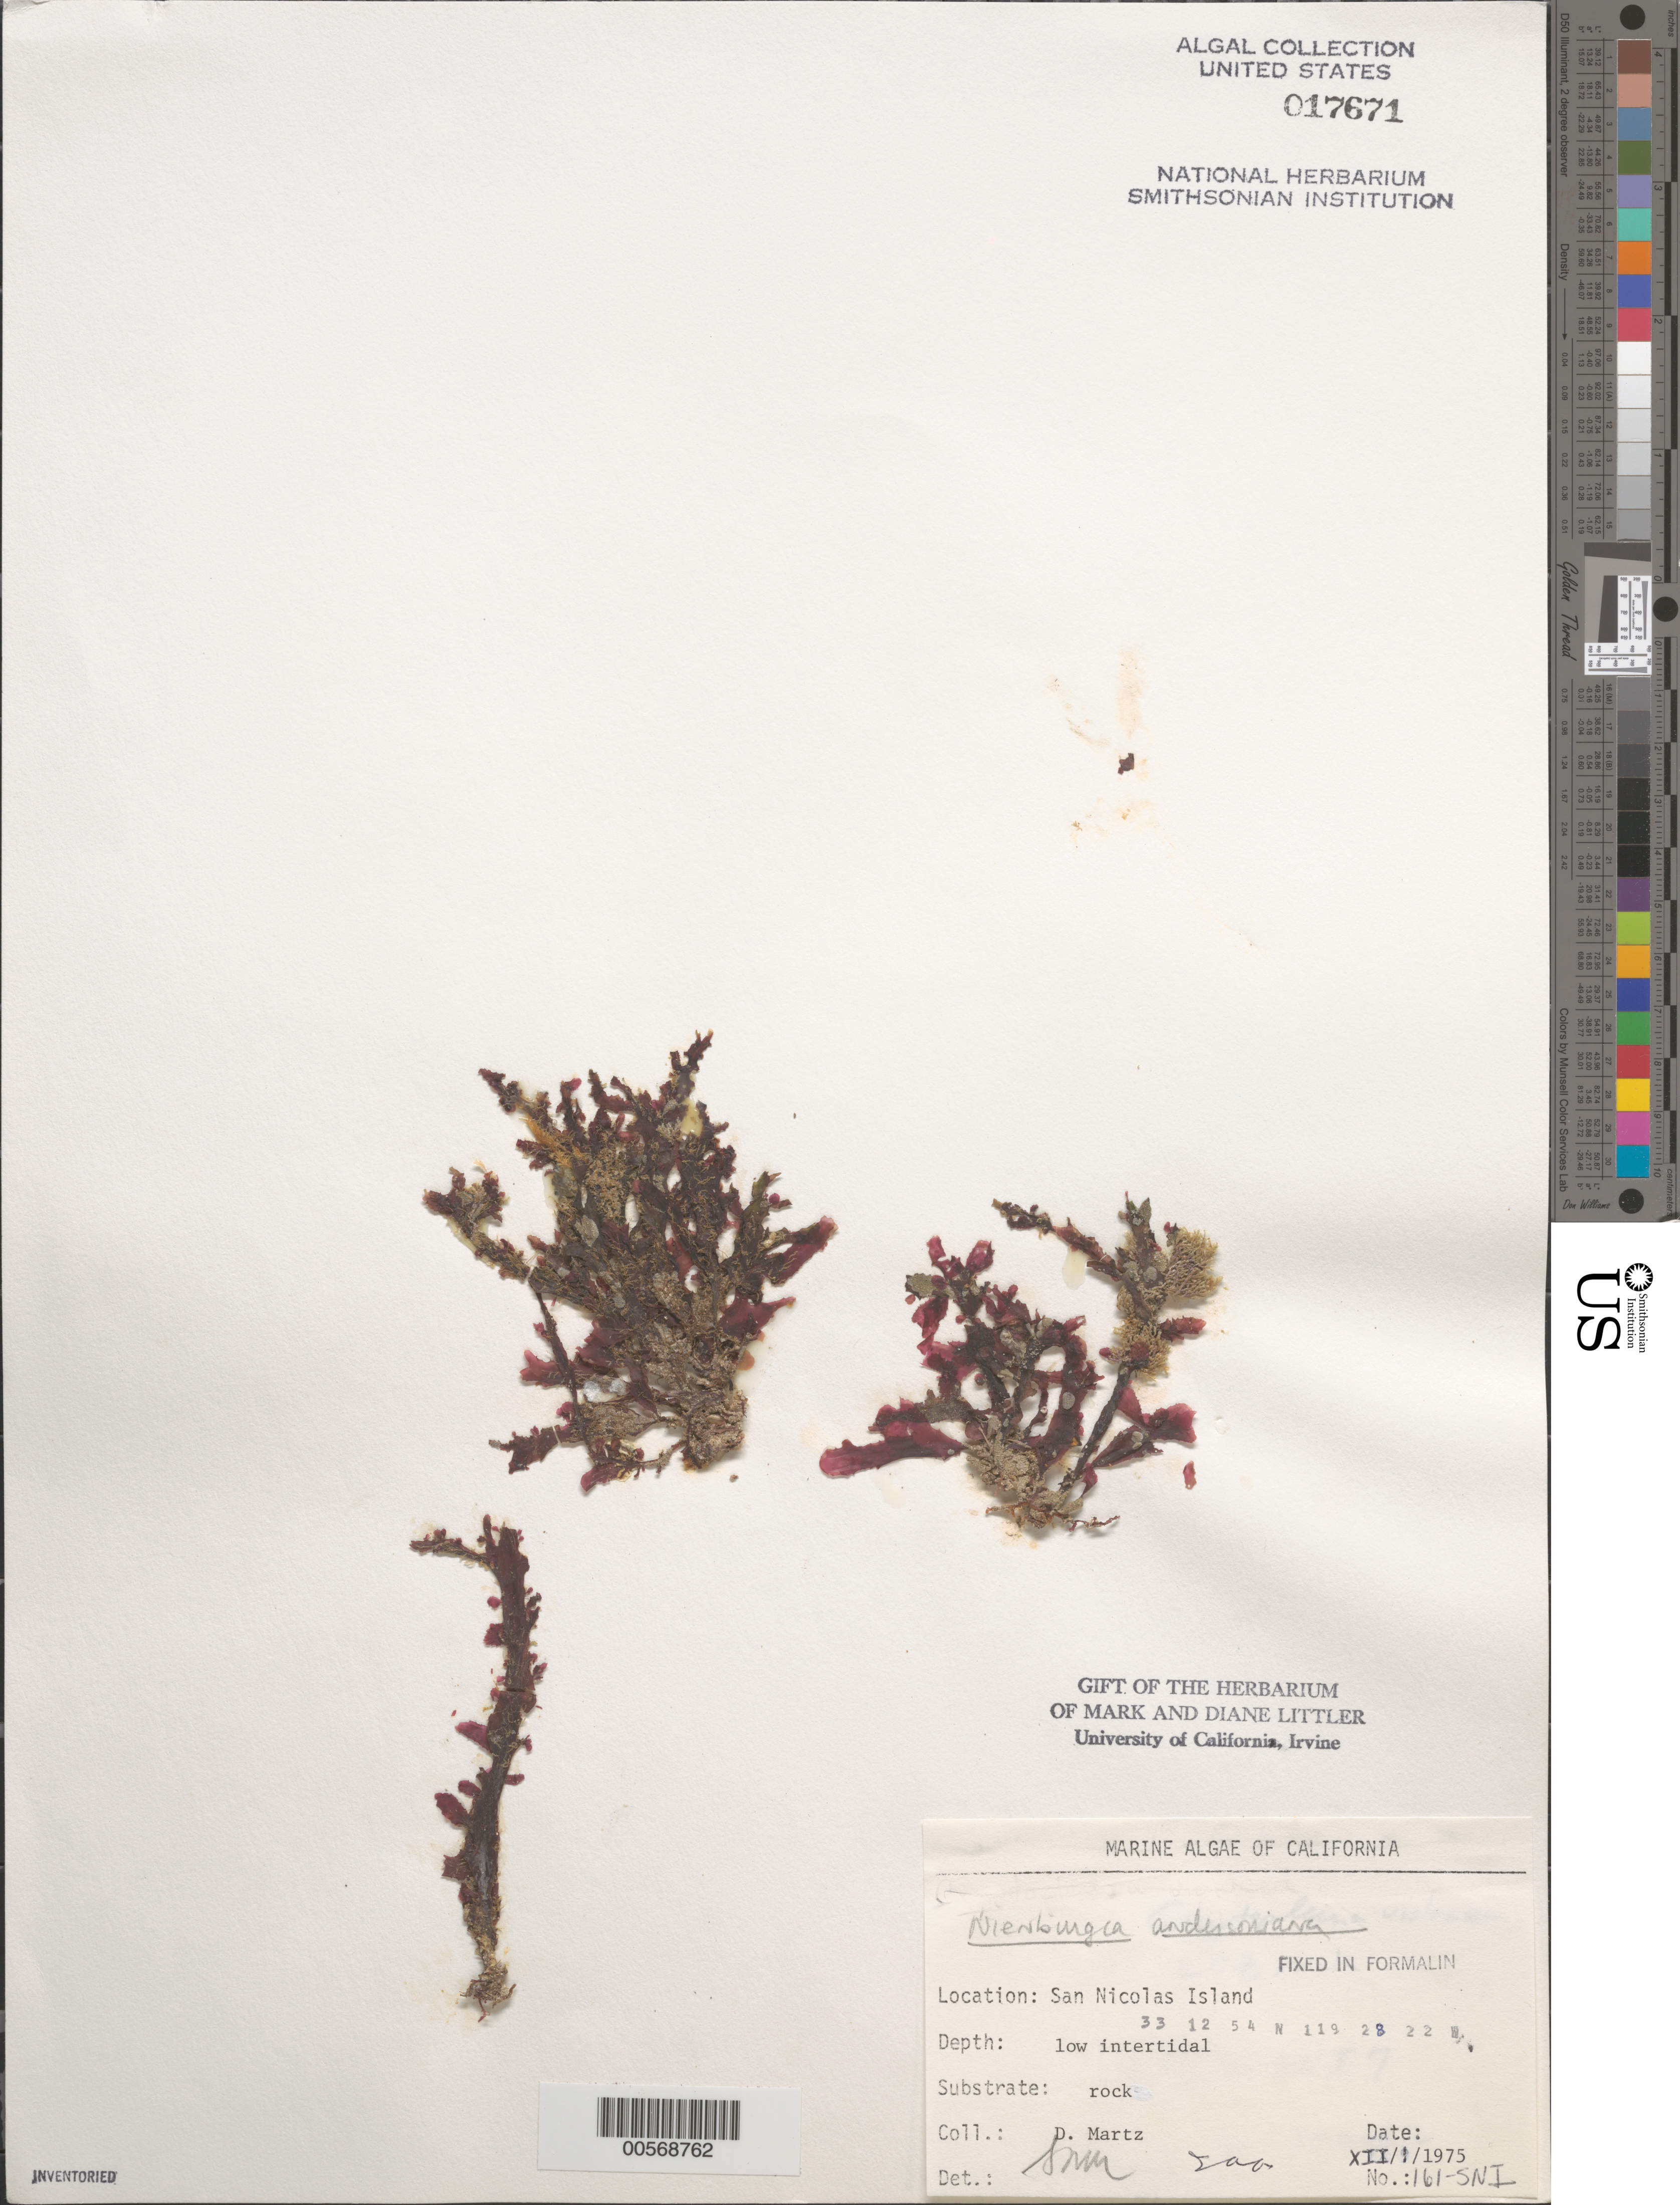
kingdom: Plantae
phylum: Rhodophyta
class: Florideophyceae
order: Ceramiales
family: Delesseriaceae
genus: Nienburgia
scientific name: Nienburgia andersoniana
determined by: Murray, S. N.; Abbott, I. A.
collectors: D. Martz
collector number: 161-sni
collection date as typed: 01 Dec 1975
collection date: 1975-12-01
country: United States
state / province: California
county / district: Ventura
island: San Nicolas Island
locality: Dutch Harbor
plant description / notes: BLM-SOCALBIGHT Rocky Intertidal Survey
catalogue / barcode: US 17671